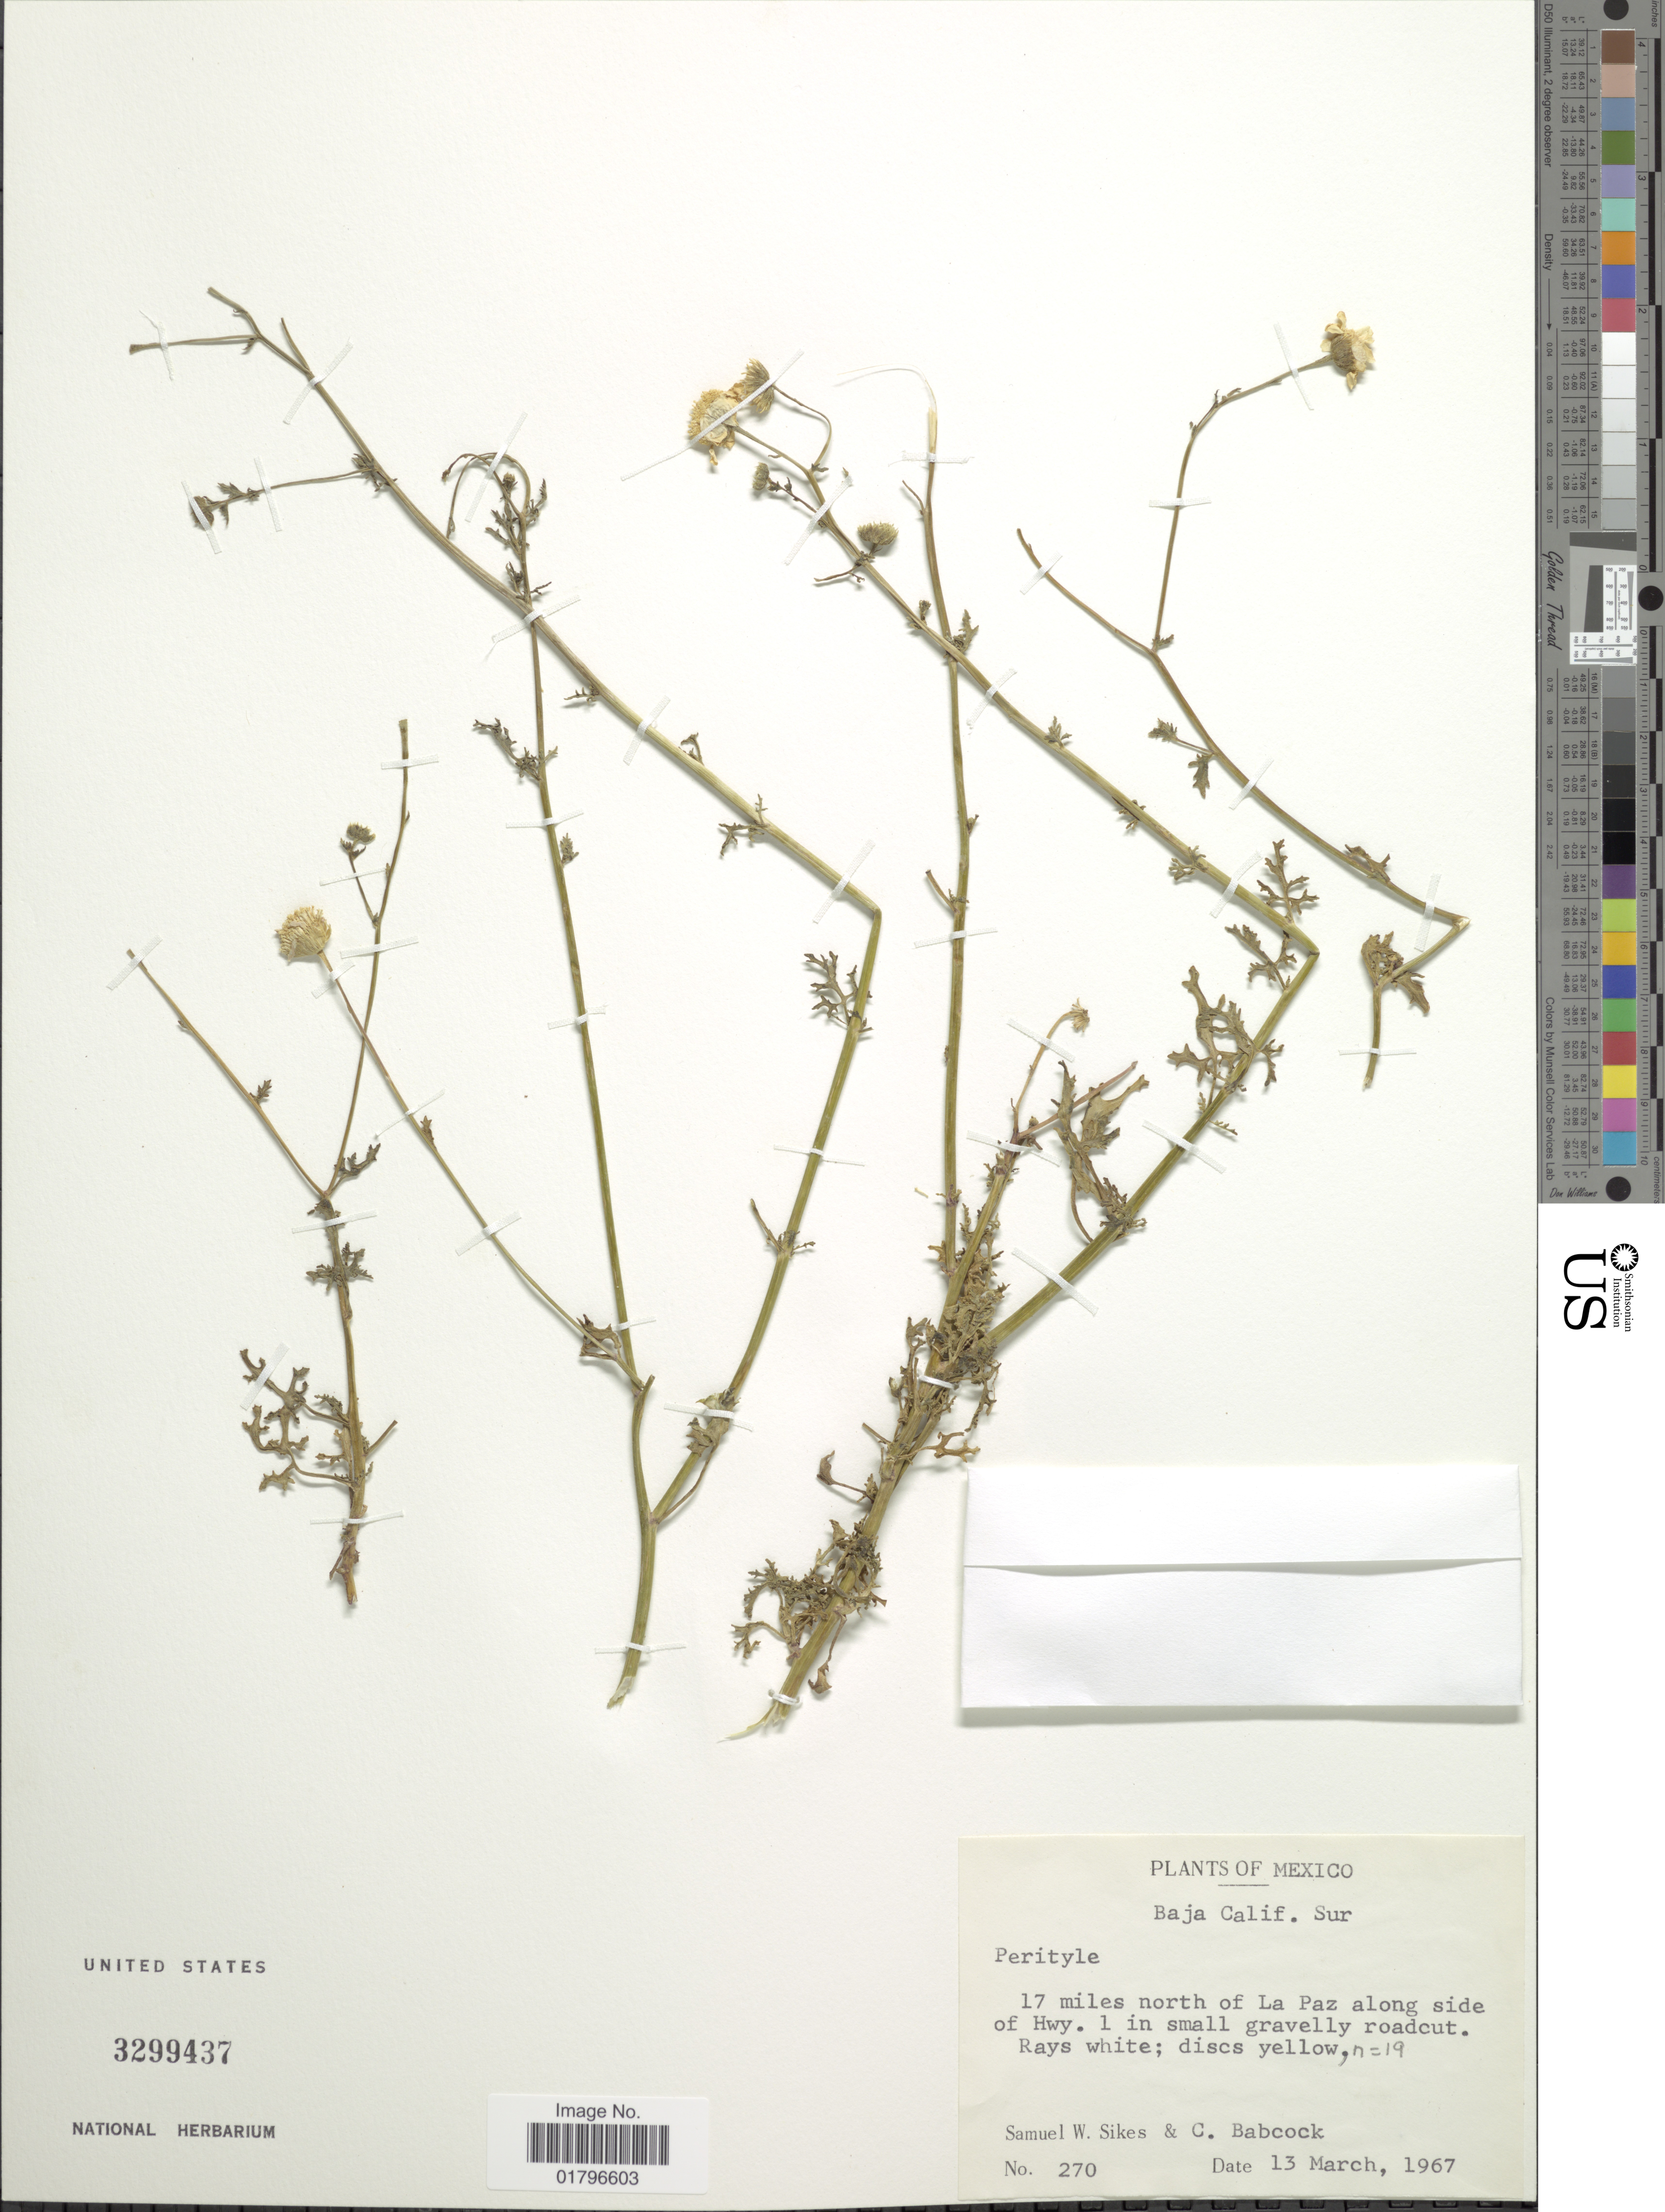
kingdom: Plantae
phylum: Tracheophyta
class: Magnoliopsida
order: Asterales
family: Asteraceae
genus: Perityle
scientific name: Perityle incompta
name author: Brandegee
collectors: S. Sikes & C. Babcock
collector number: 270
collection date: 1967-03-13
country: Mexico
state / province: Baja California Sur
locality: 17 miles north of La Paz along side of Hwy. 1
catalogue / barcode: US 3299437